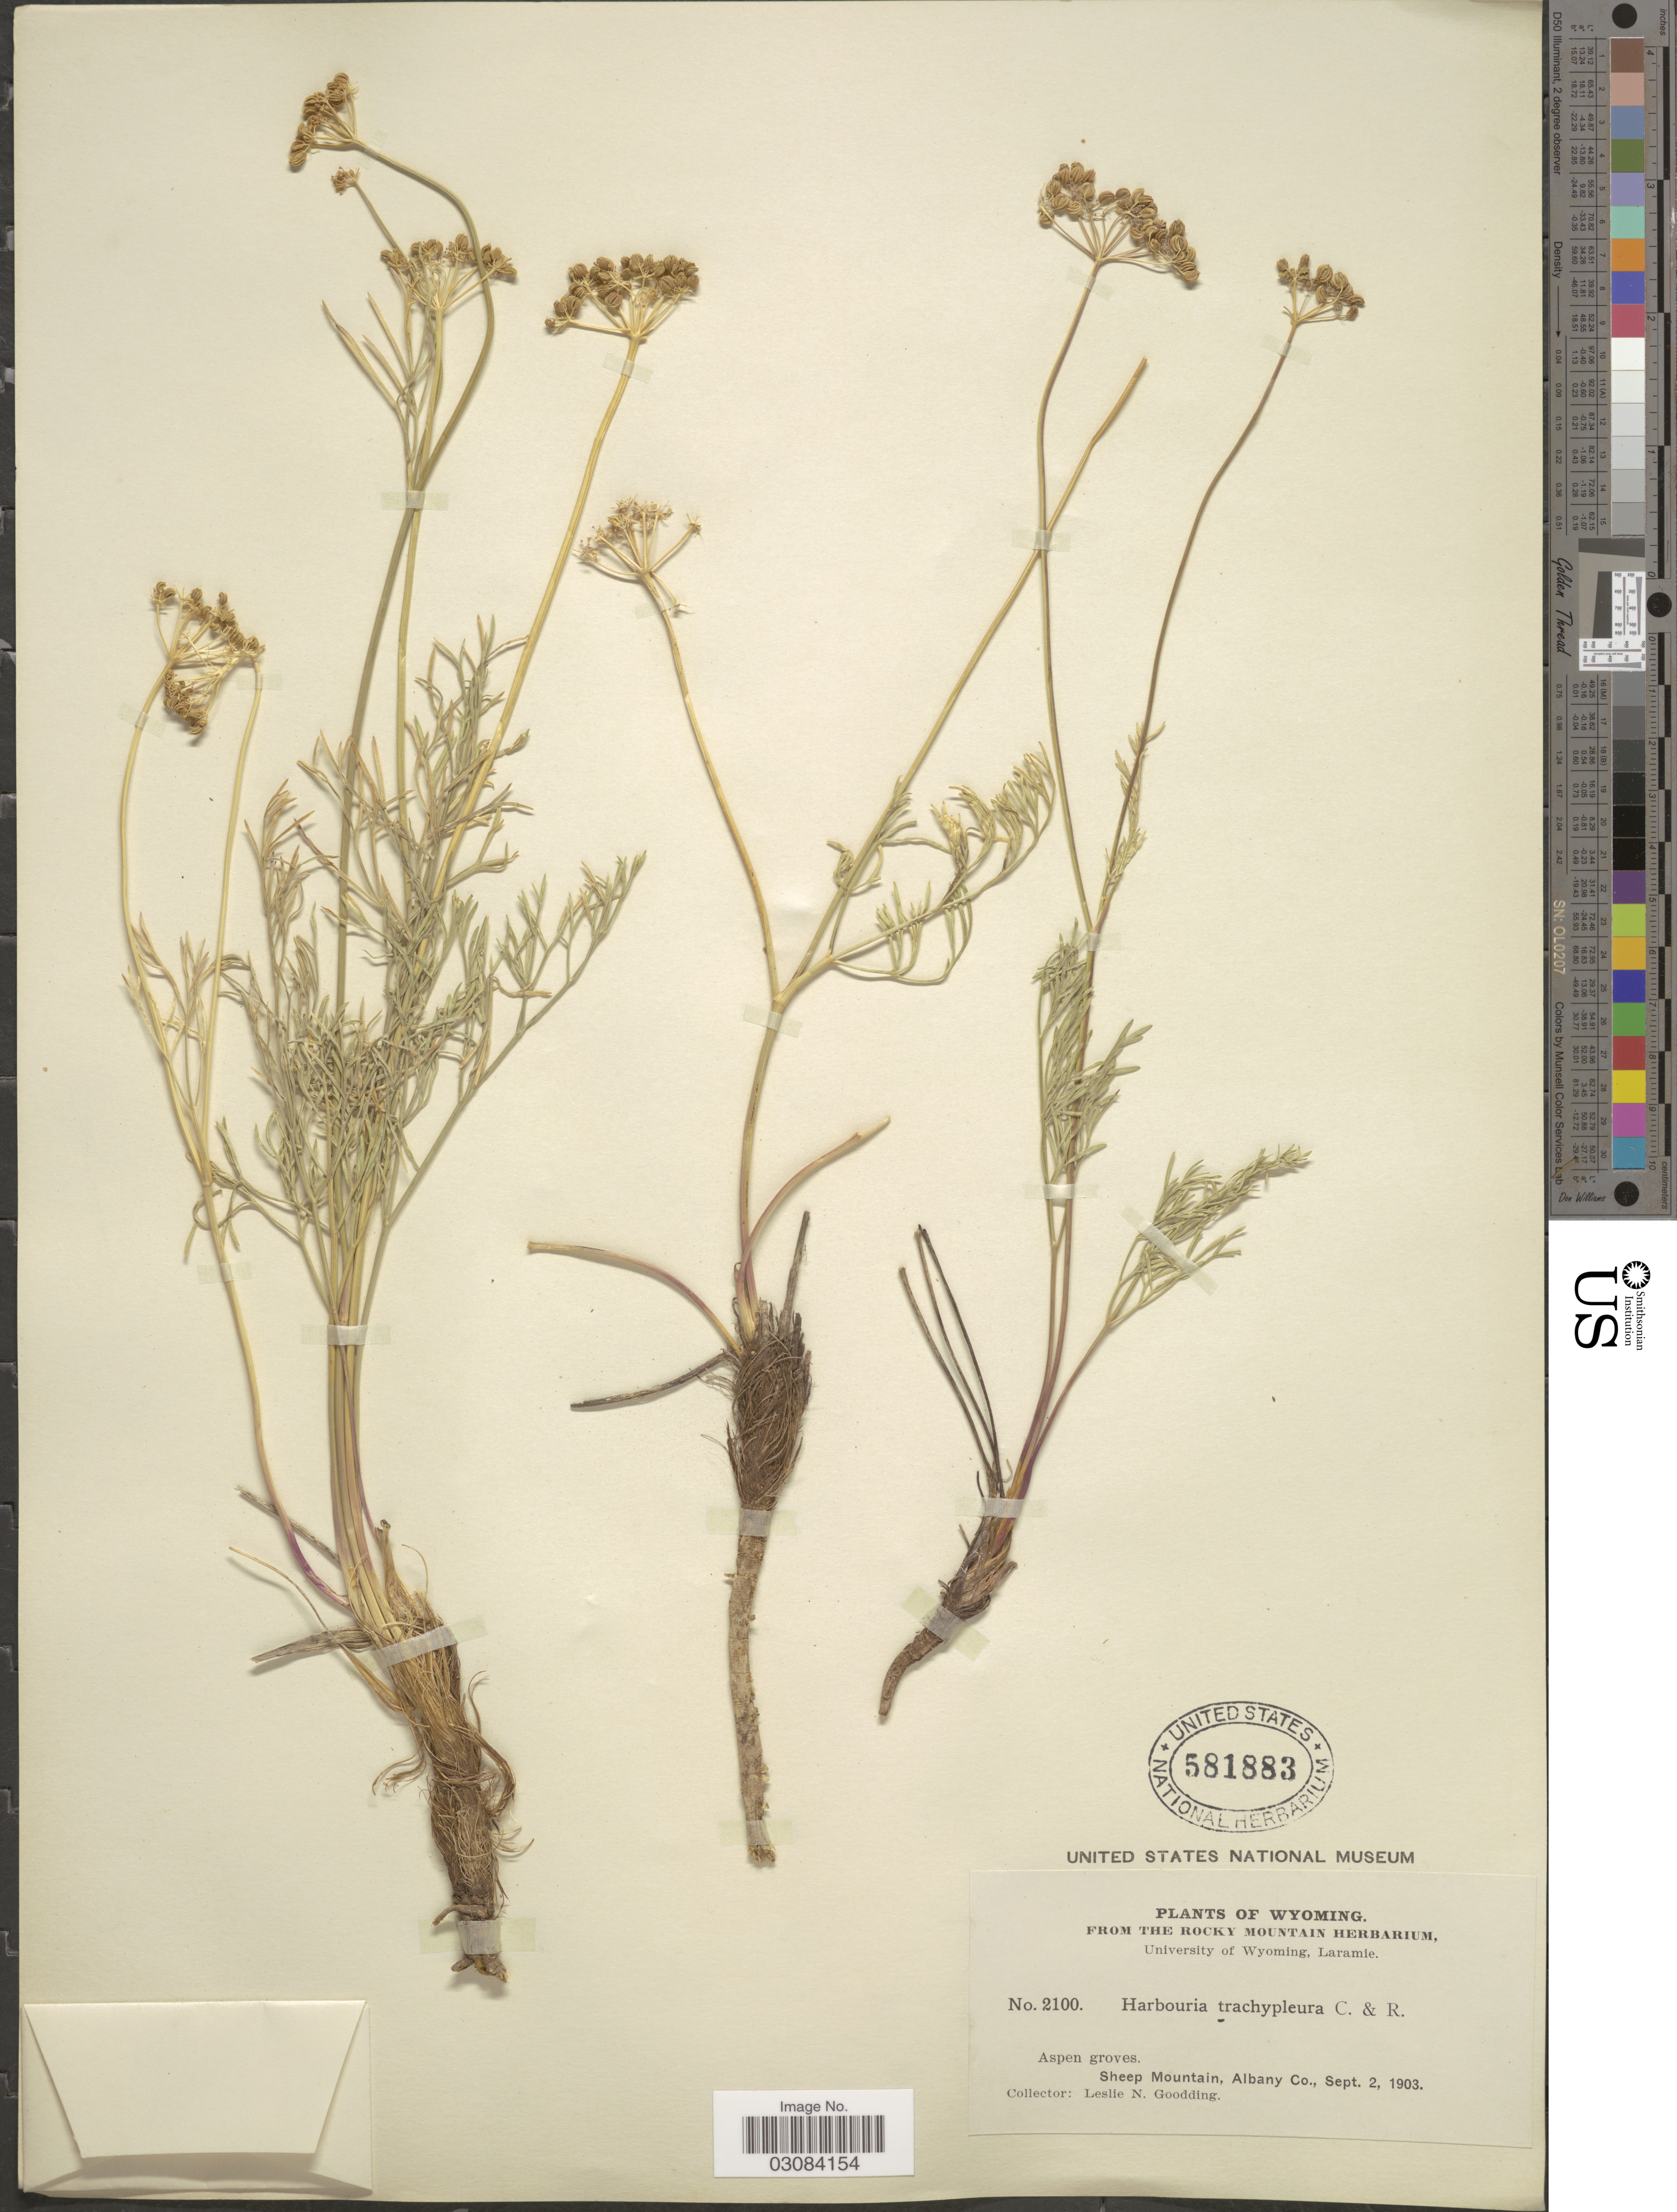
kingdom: Plantae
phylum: Tracheophyta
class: Magnoliopsida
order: Apiales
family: Apiaceae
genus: Harbouria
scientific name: Harbouria trachypleura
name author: (A. Gray) J.M. Coult. & Rose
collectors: L. N. Goodding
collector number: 2100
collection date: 1903-09-02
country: United States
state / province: Wyoming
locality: Aspen groves. Sheep Mountain, Albany Co.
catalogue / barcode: US 581883